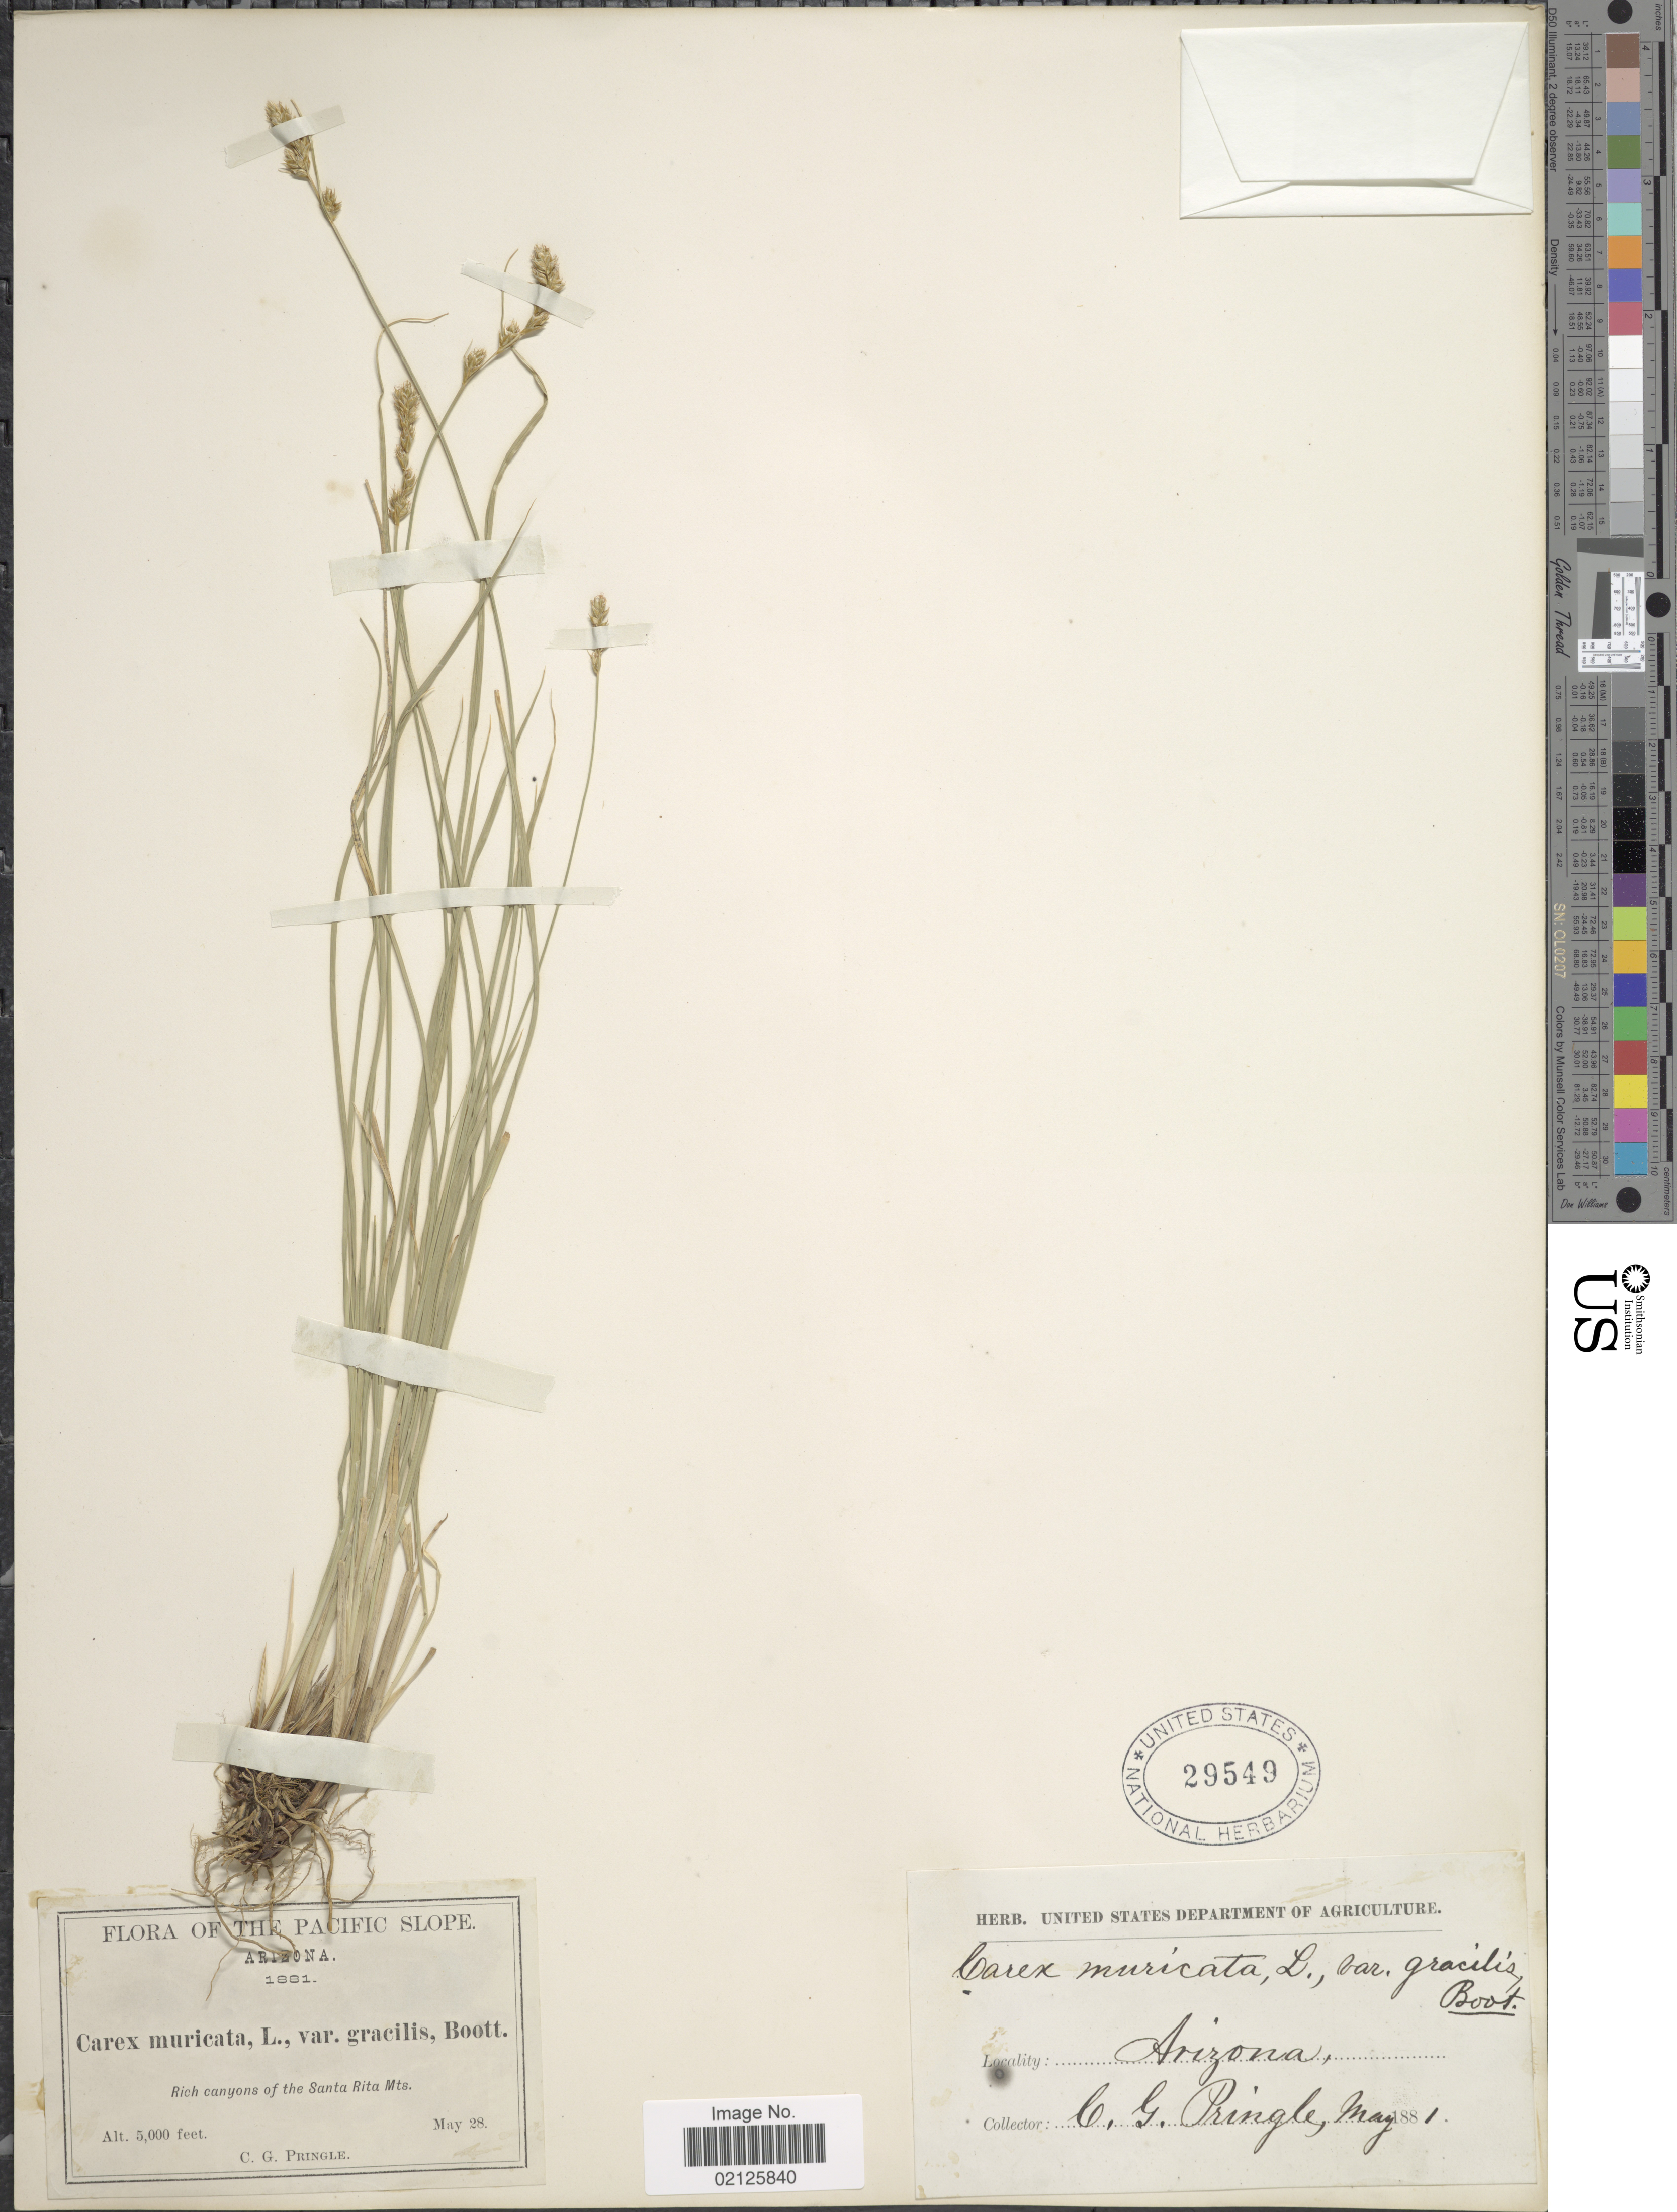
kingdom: Plantae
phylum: Tracheophyta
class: Liliopsida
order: Poales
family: Cyperaceae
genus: Carex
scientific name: Carex muricata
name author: L.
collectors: C. G. Pringle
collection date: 1881-05-28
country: United States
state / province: Arizona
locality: The Pacific Slope, Rich canyons of the Santa Rita Mts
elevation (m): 1524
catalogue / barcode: US 29549